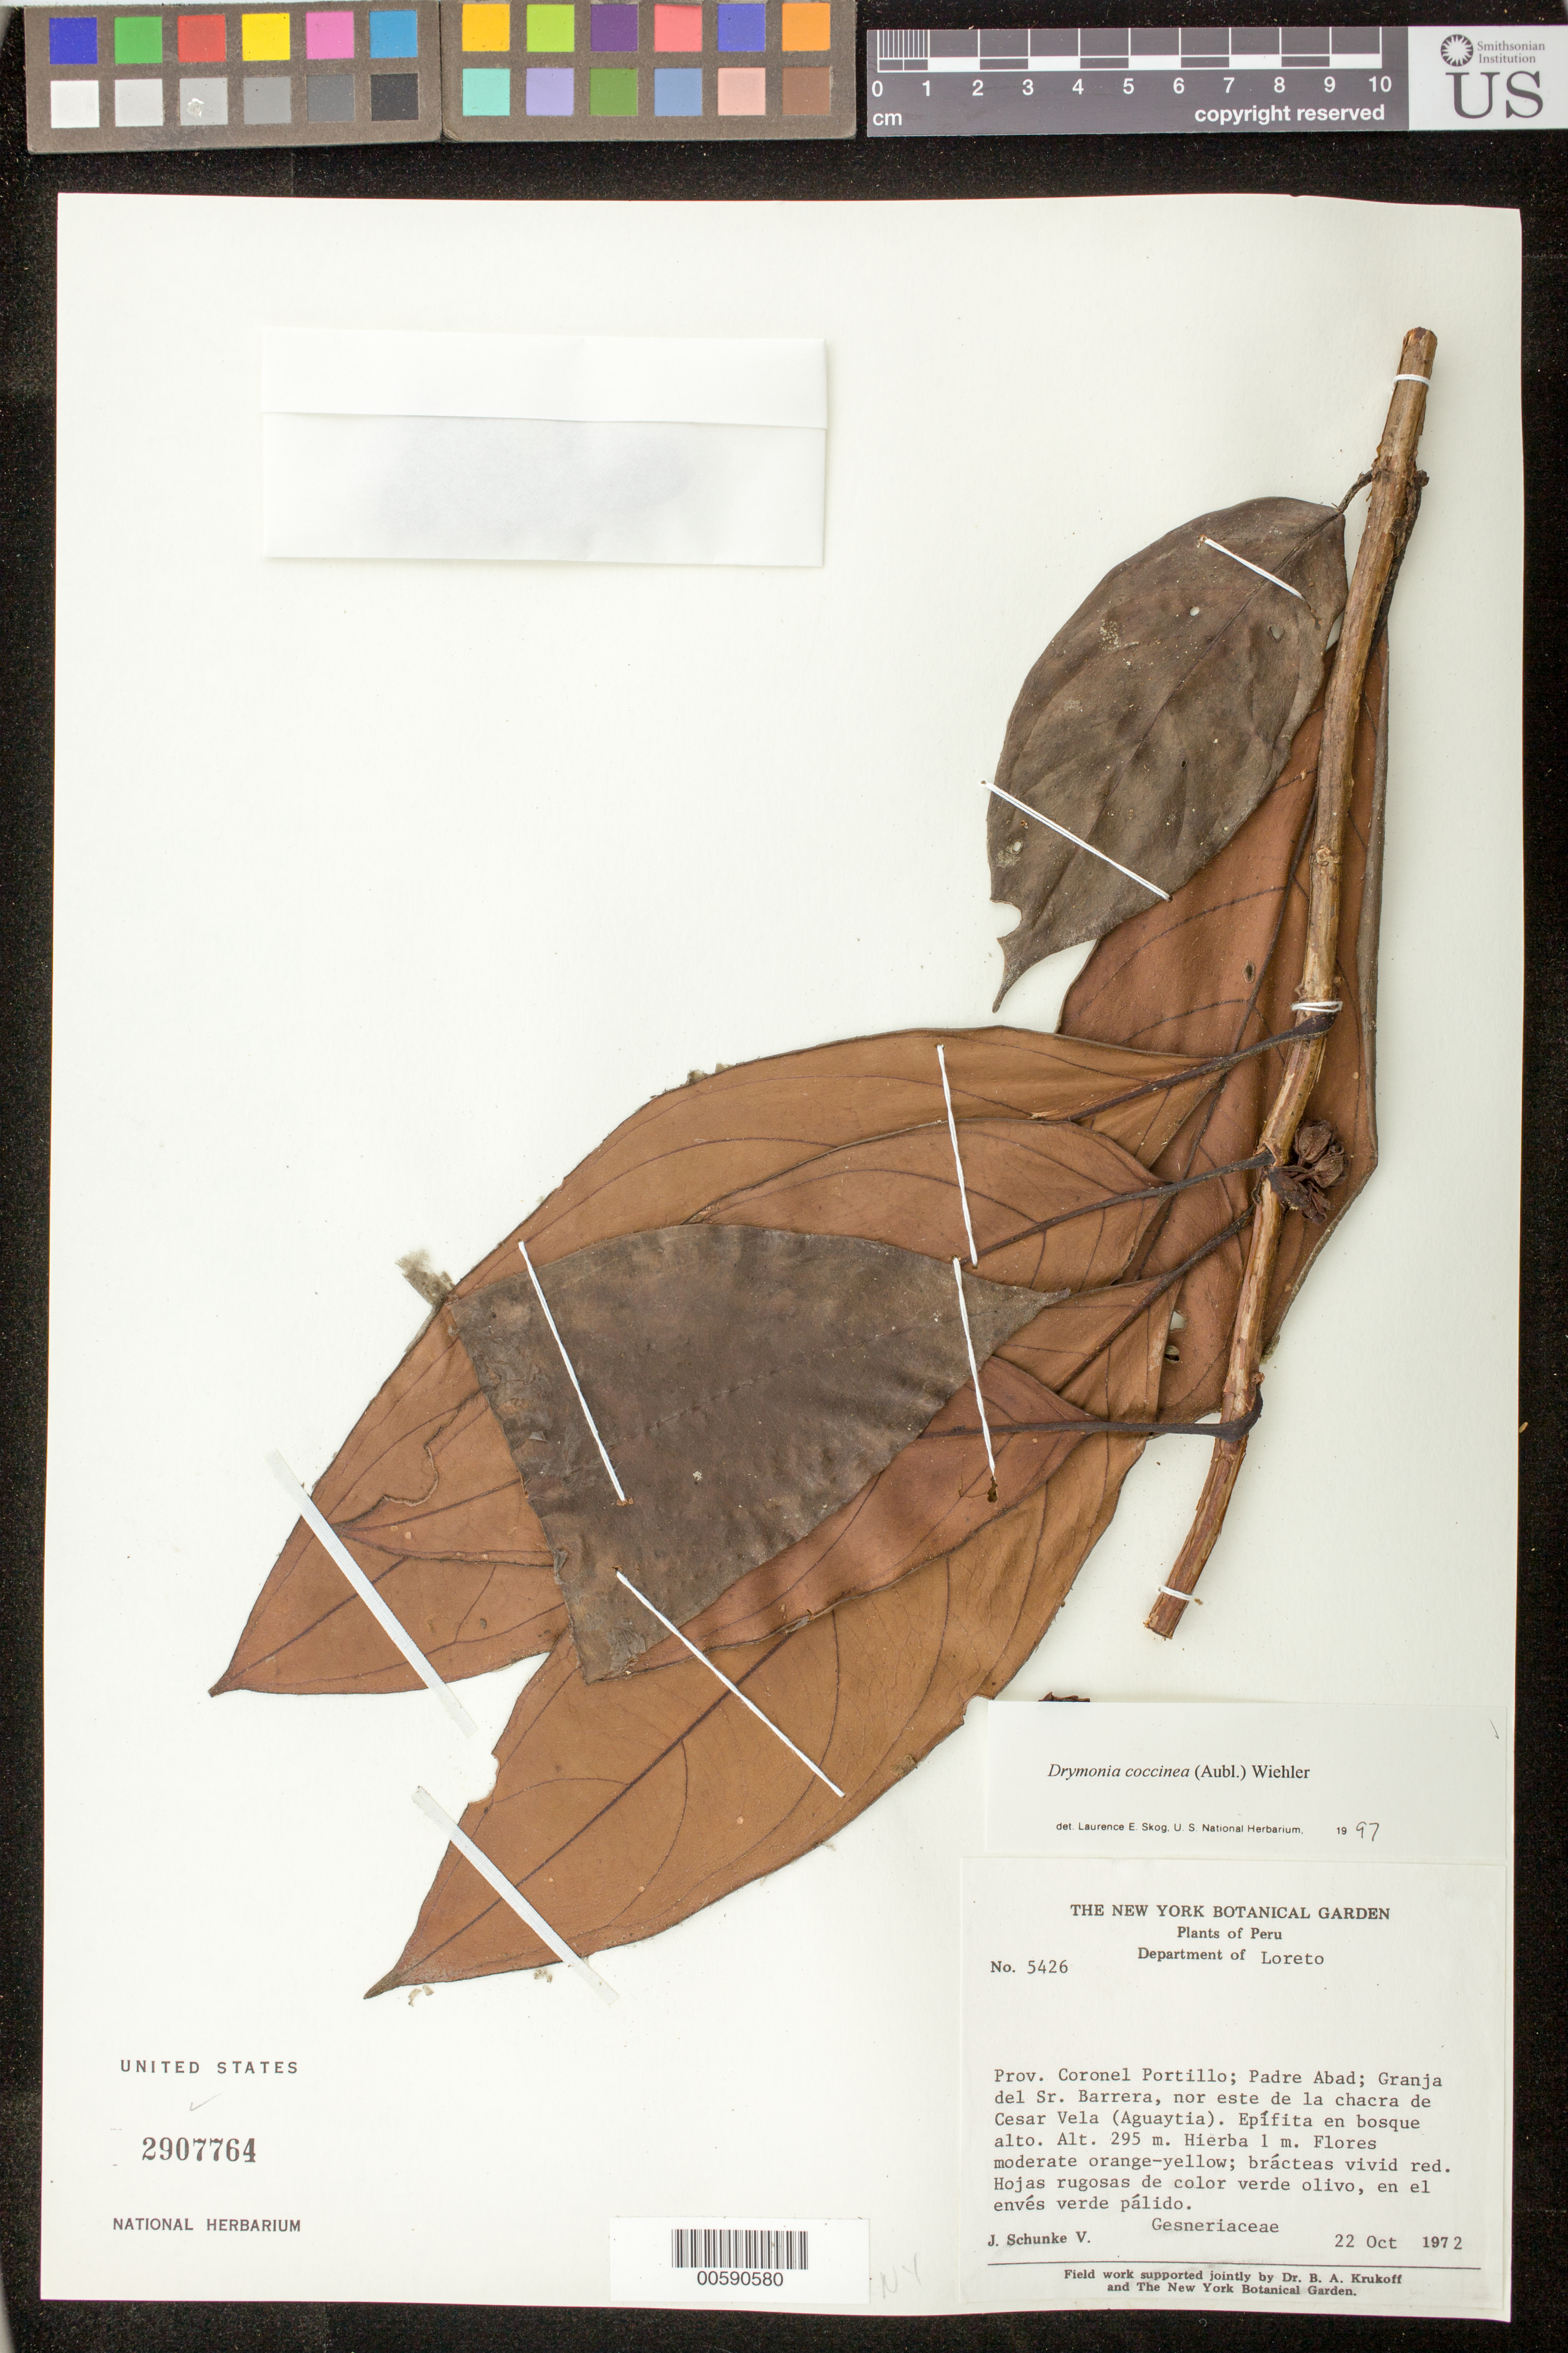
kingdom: Plantae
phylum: Tracheophyta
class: Magnoliopsida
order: Lamiales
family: Gesneriaceae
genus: Drymonia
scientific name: Drymonia coccinea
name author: (Aubl.) Wiehler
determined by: Skog, Laurence E.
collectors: J. Schunke Vigo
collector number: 5426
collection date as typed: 22 Oct 1972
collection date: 1972-10-22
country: Peru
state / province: Loreto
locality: Prov. Coronel Portillo, Padre Abad; Granja del Sr. Barrera, NE de la chacra de Cesar Vela (Aguaytia)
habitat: En bosque alto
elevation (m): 295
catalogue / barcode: US 2907764